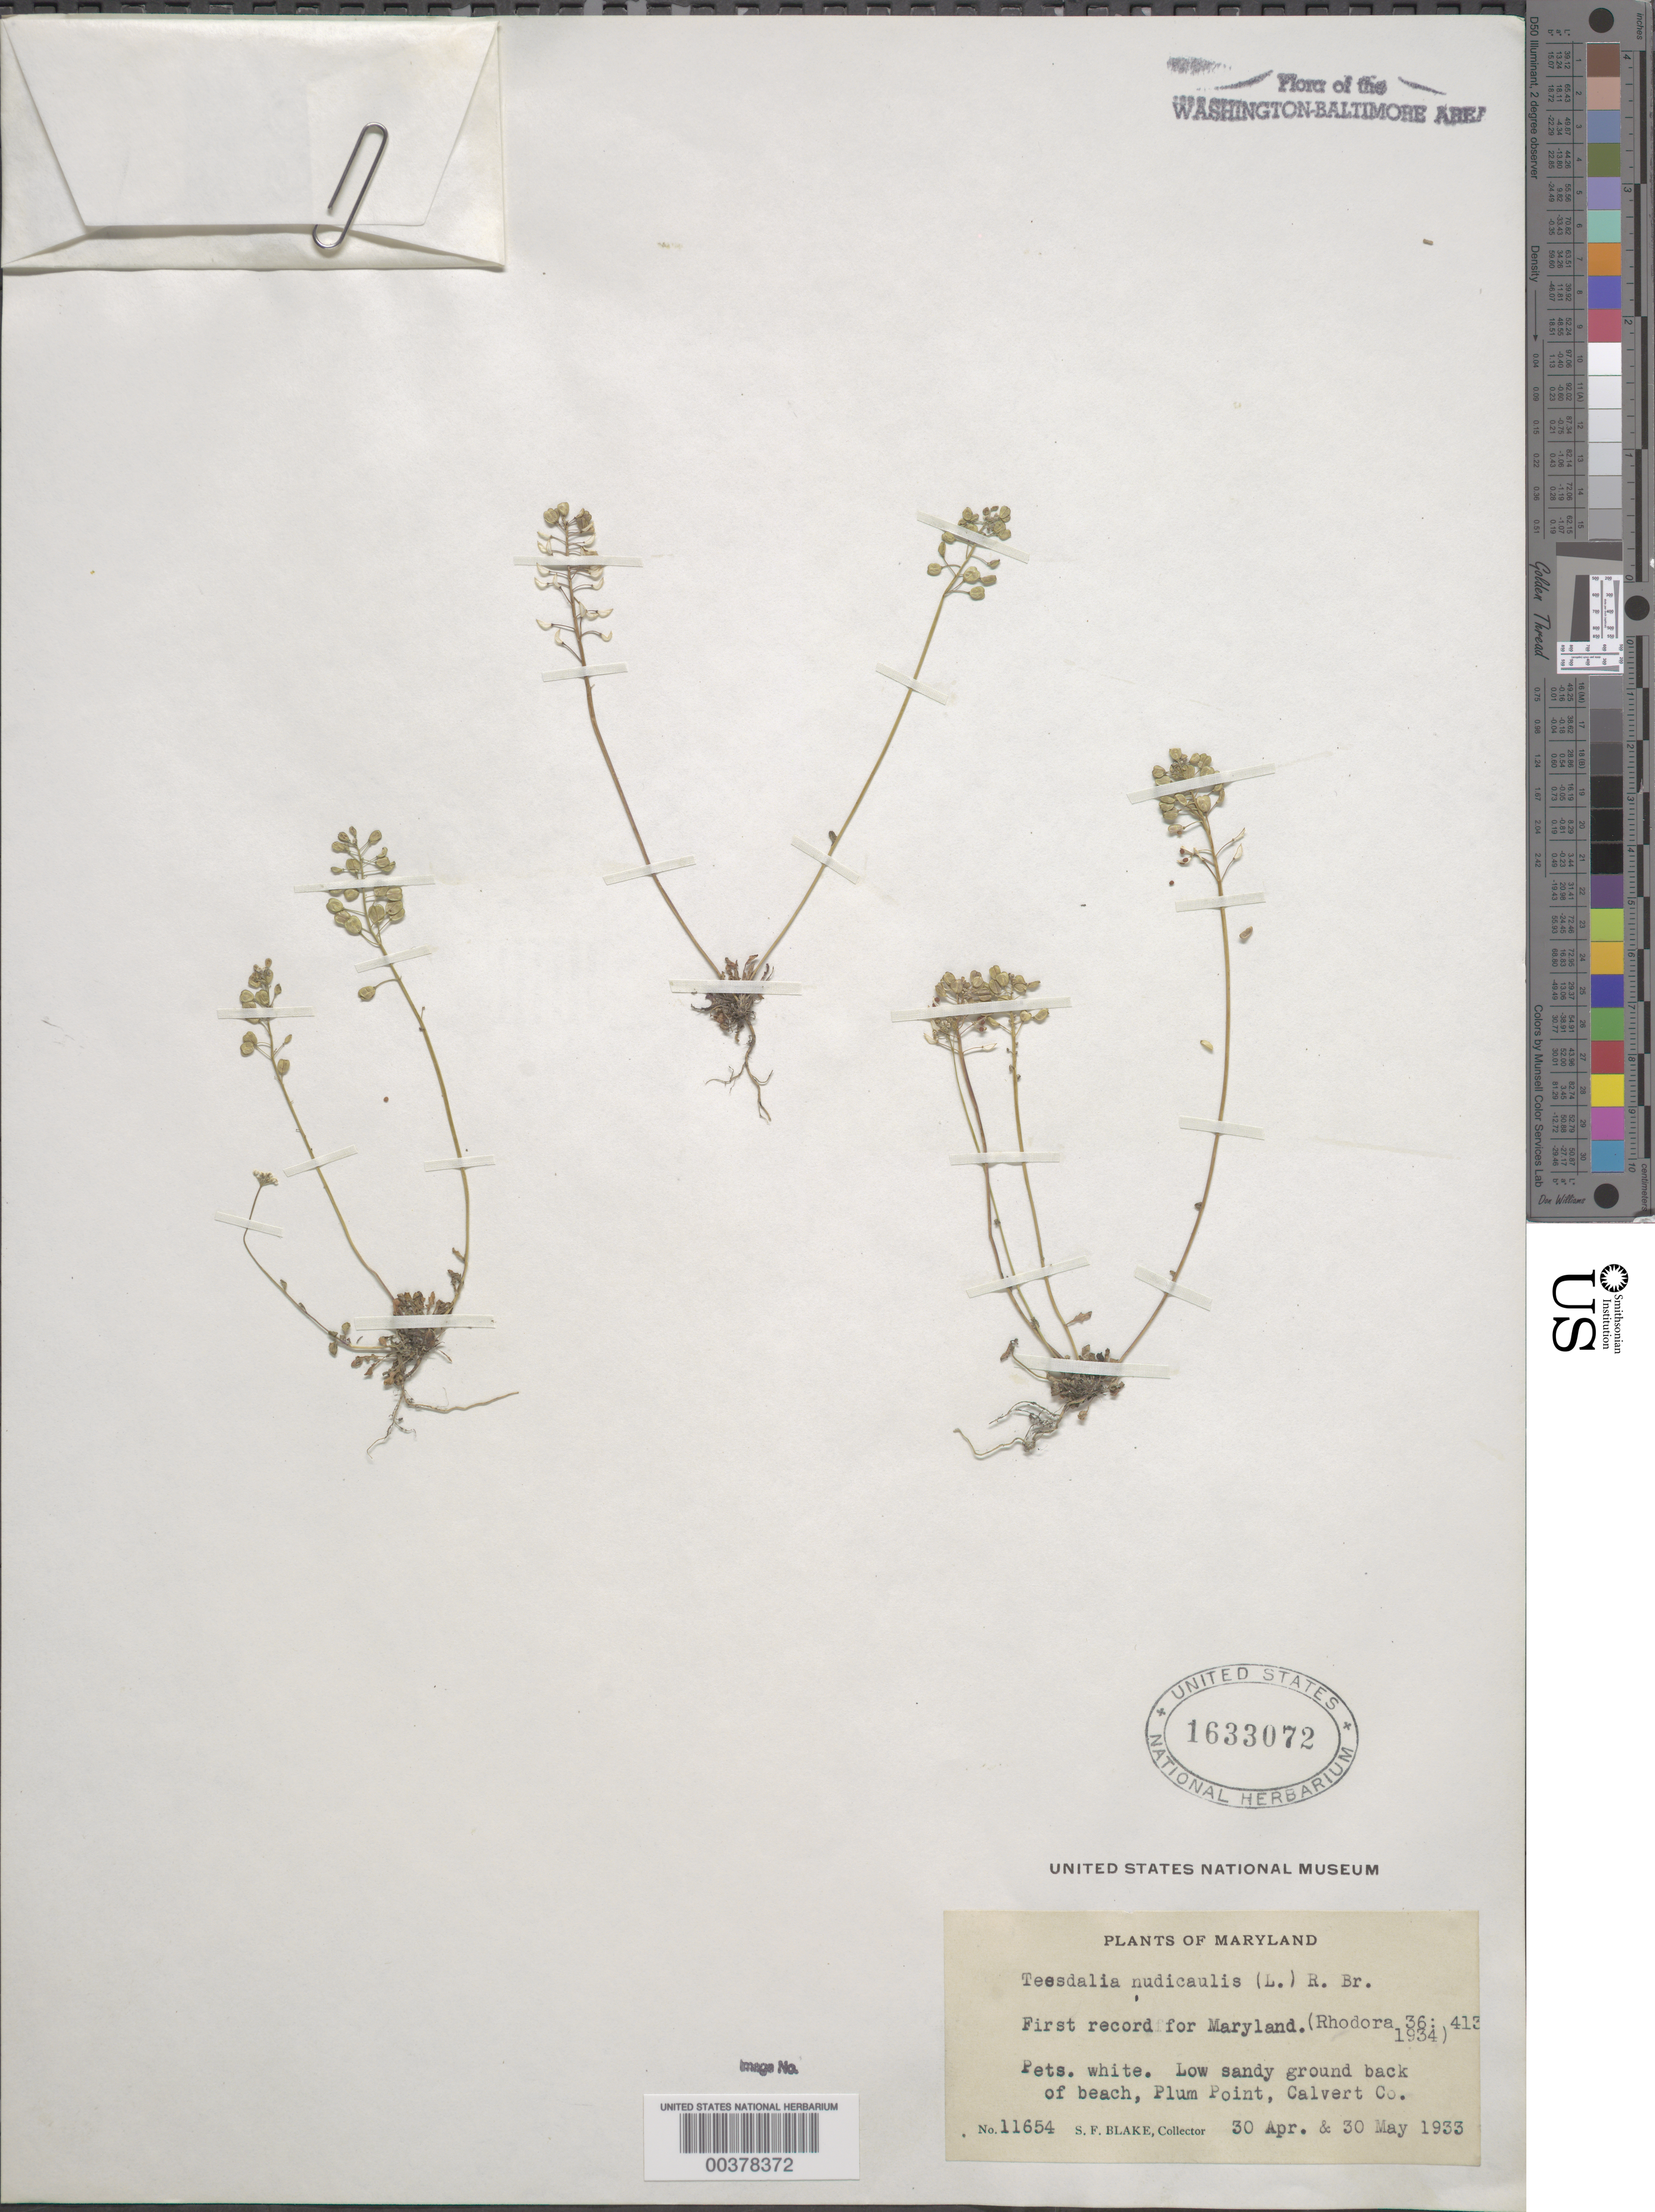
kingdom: Plantae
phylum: Tracheophyta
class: Magnoliopsida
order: Brassicales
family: Brassicaceae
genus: Teesdalia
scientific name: Teesdalia nudicaulis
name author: (L.) W.T. Aiton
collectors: S. Blake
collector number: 11654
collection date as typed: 30 Apr 1933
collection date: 1933-04-30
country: United States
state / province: Maryland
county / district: Calvert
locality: Plum Point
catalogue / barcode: US 1633072